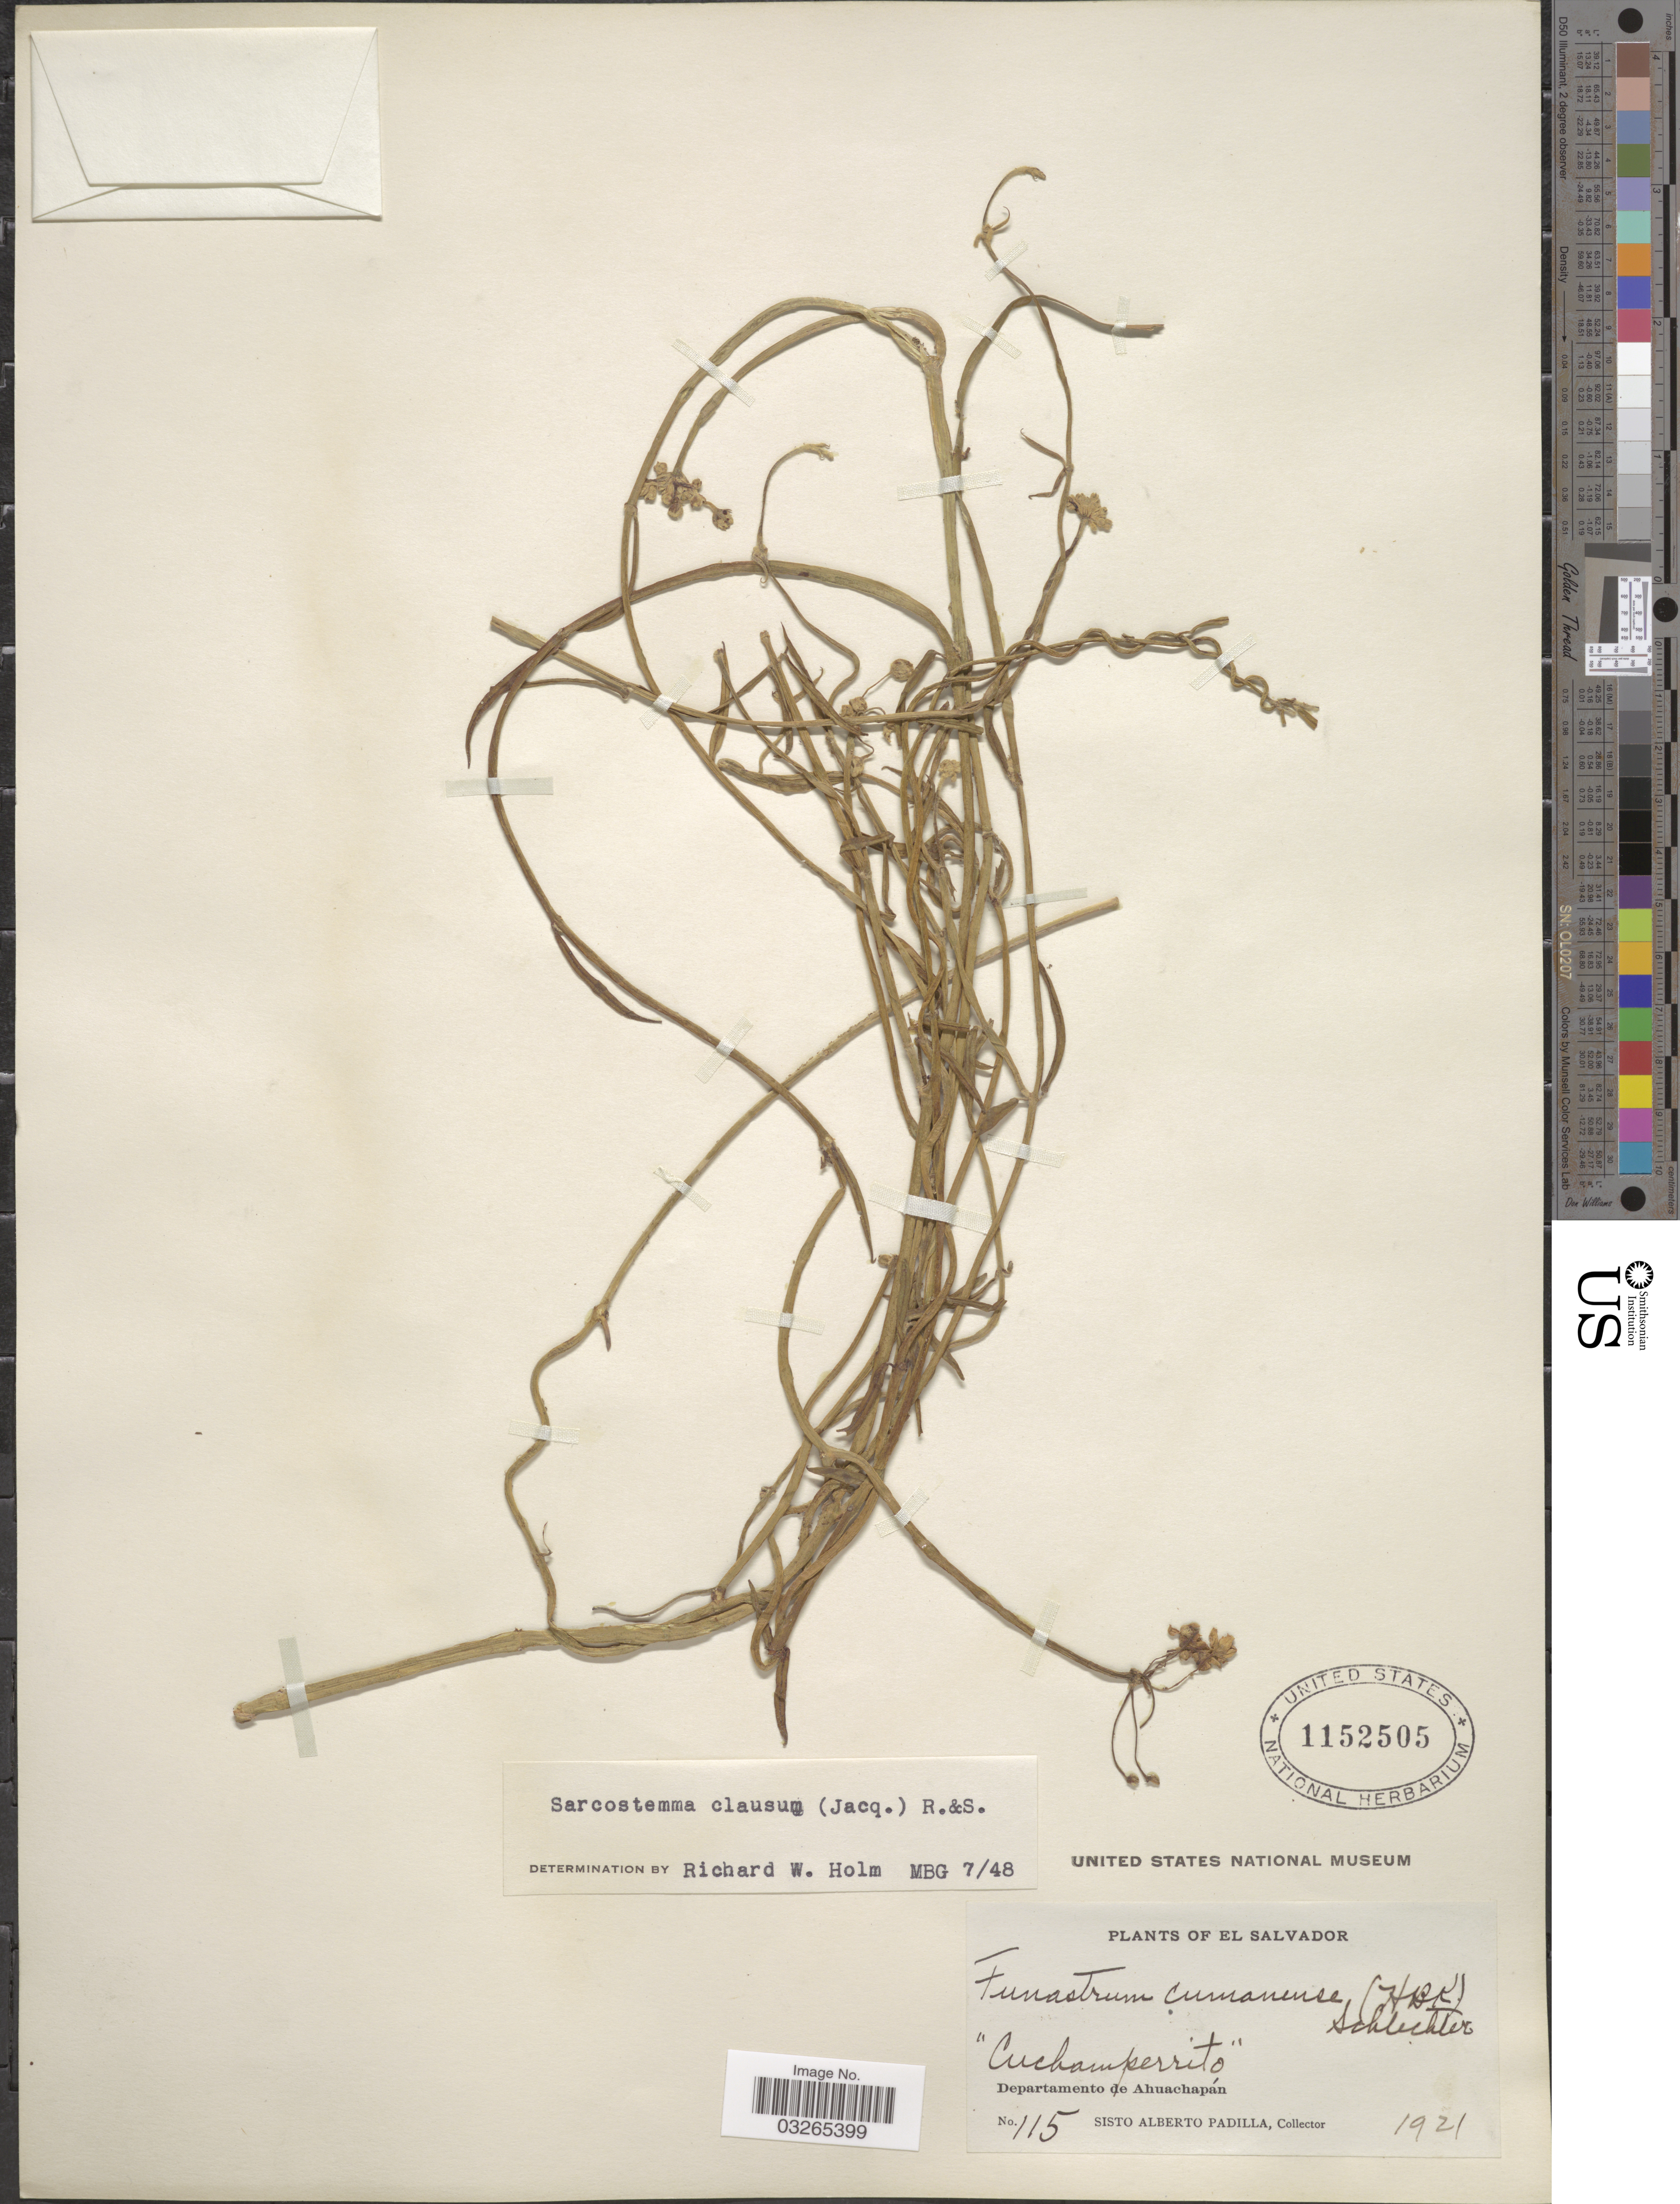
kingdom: Plantae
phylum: Tracheophyta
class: Magnoliopsida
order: Gentianales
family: Apocynaceae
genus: Sarcostemma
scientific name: Sarcostemma clausum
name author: (Jacq.) Schult.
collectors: S. A. Padilla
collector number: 115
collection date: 1921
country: El Salvador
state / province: Ahuachapan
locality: Departamento de Ahuachapán.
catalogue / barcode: US 1152505